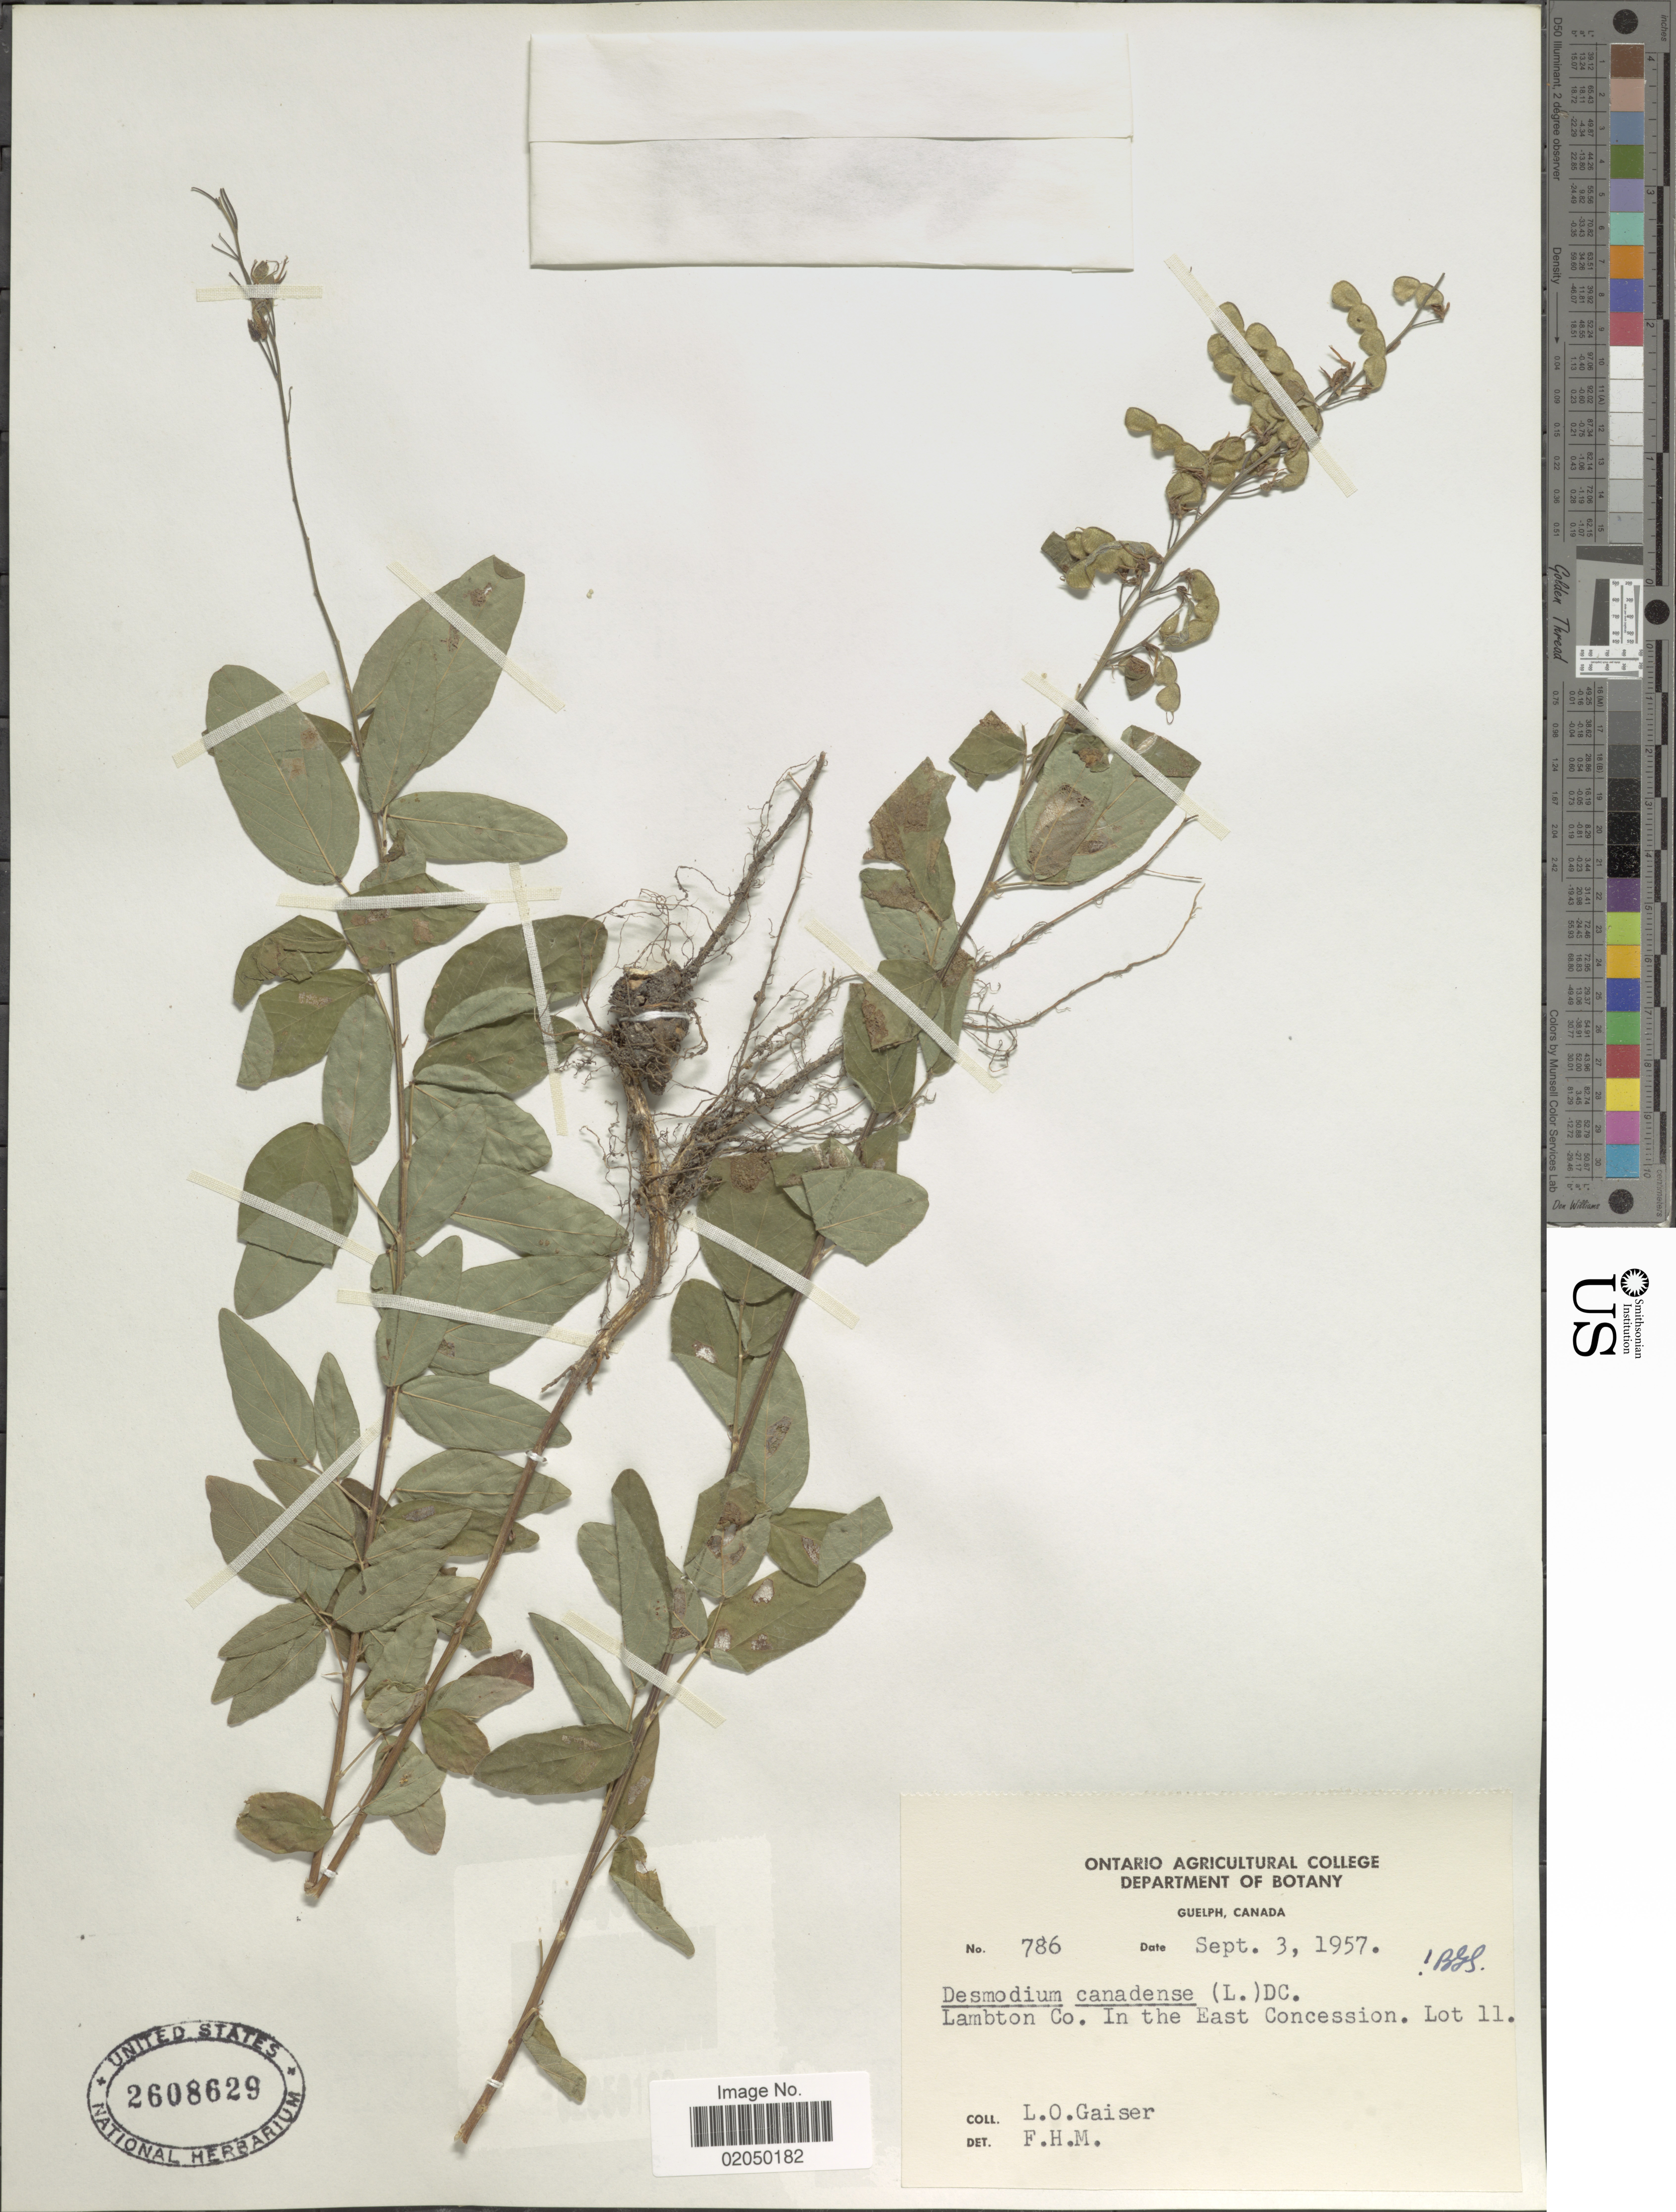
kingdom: Plantae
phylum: Tracheophyta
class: Magnoliopsida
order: Fabales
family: Fabaceae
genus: Desmodium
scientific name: Desmodium canadense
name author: (L.) DC.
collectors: L. Gaiser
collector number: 786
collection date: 1957-09-03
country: Canada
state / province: Ontario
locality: Guelph, Lambton Co. In the East Concession, Lot 11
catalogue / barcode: US 2608629